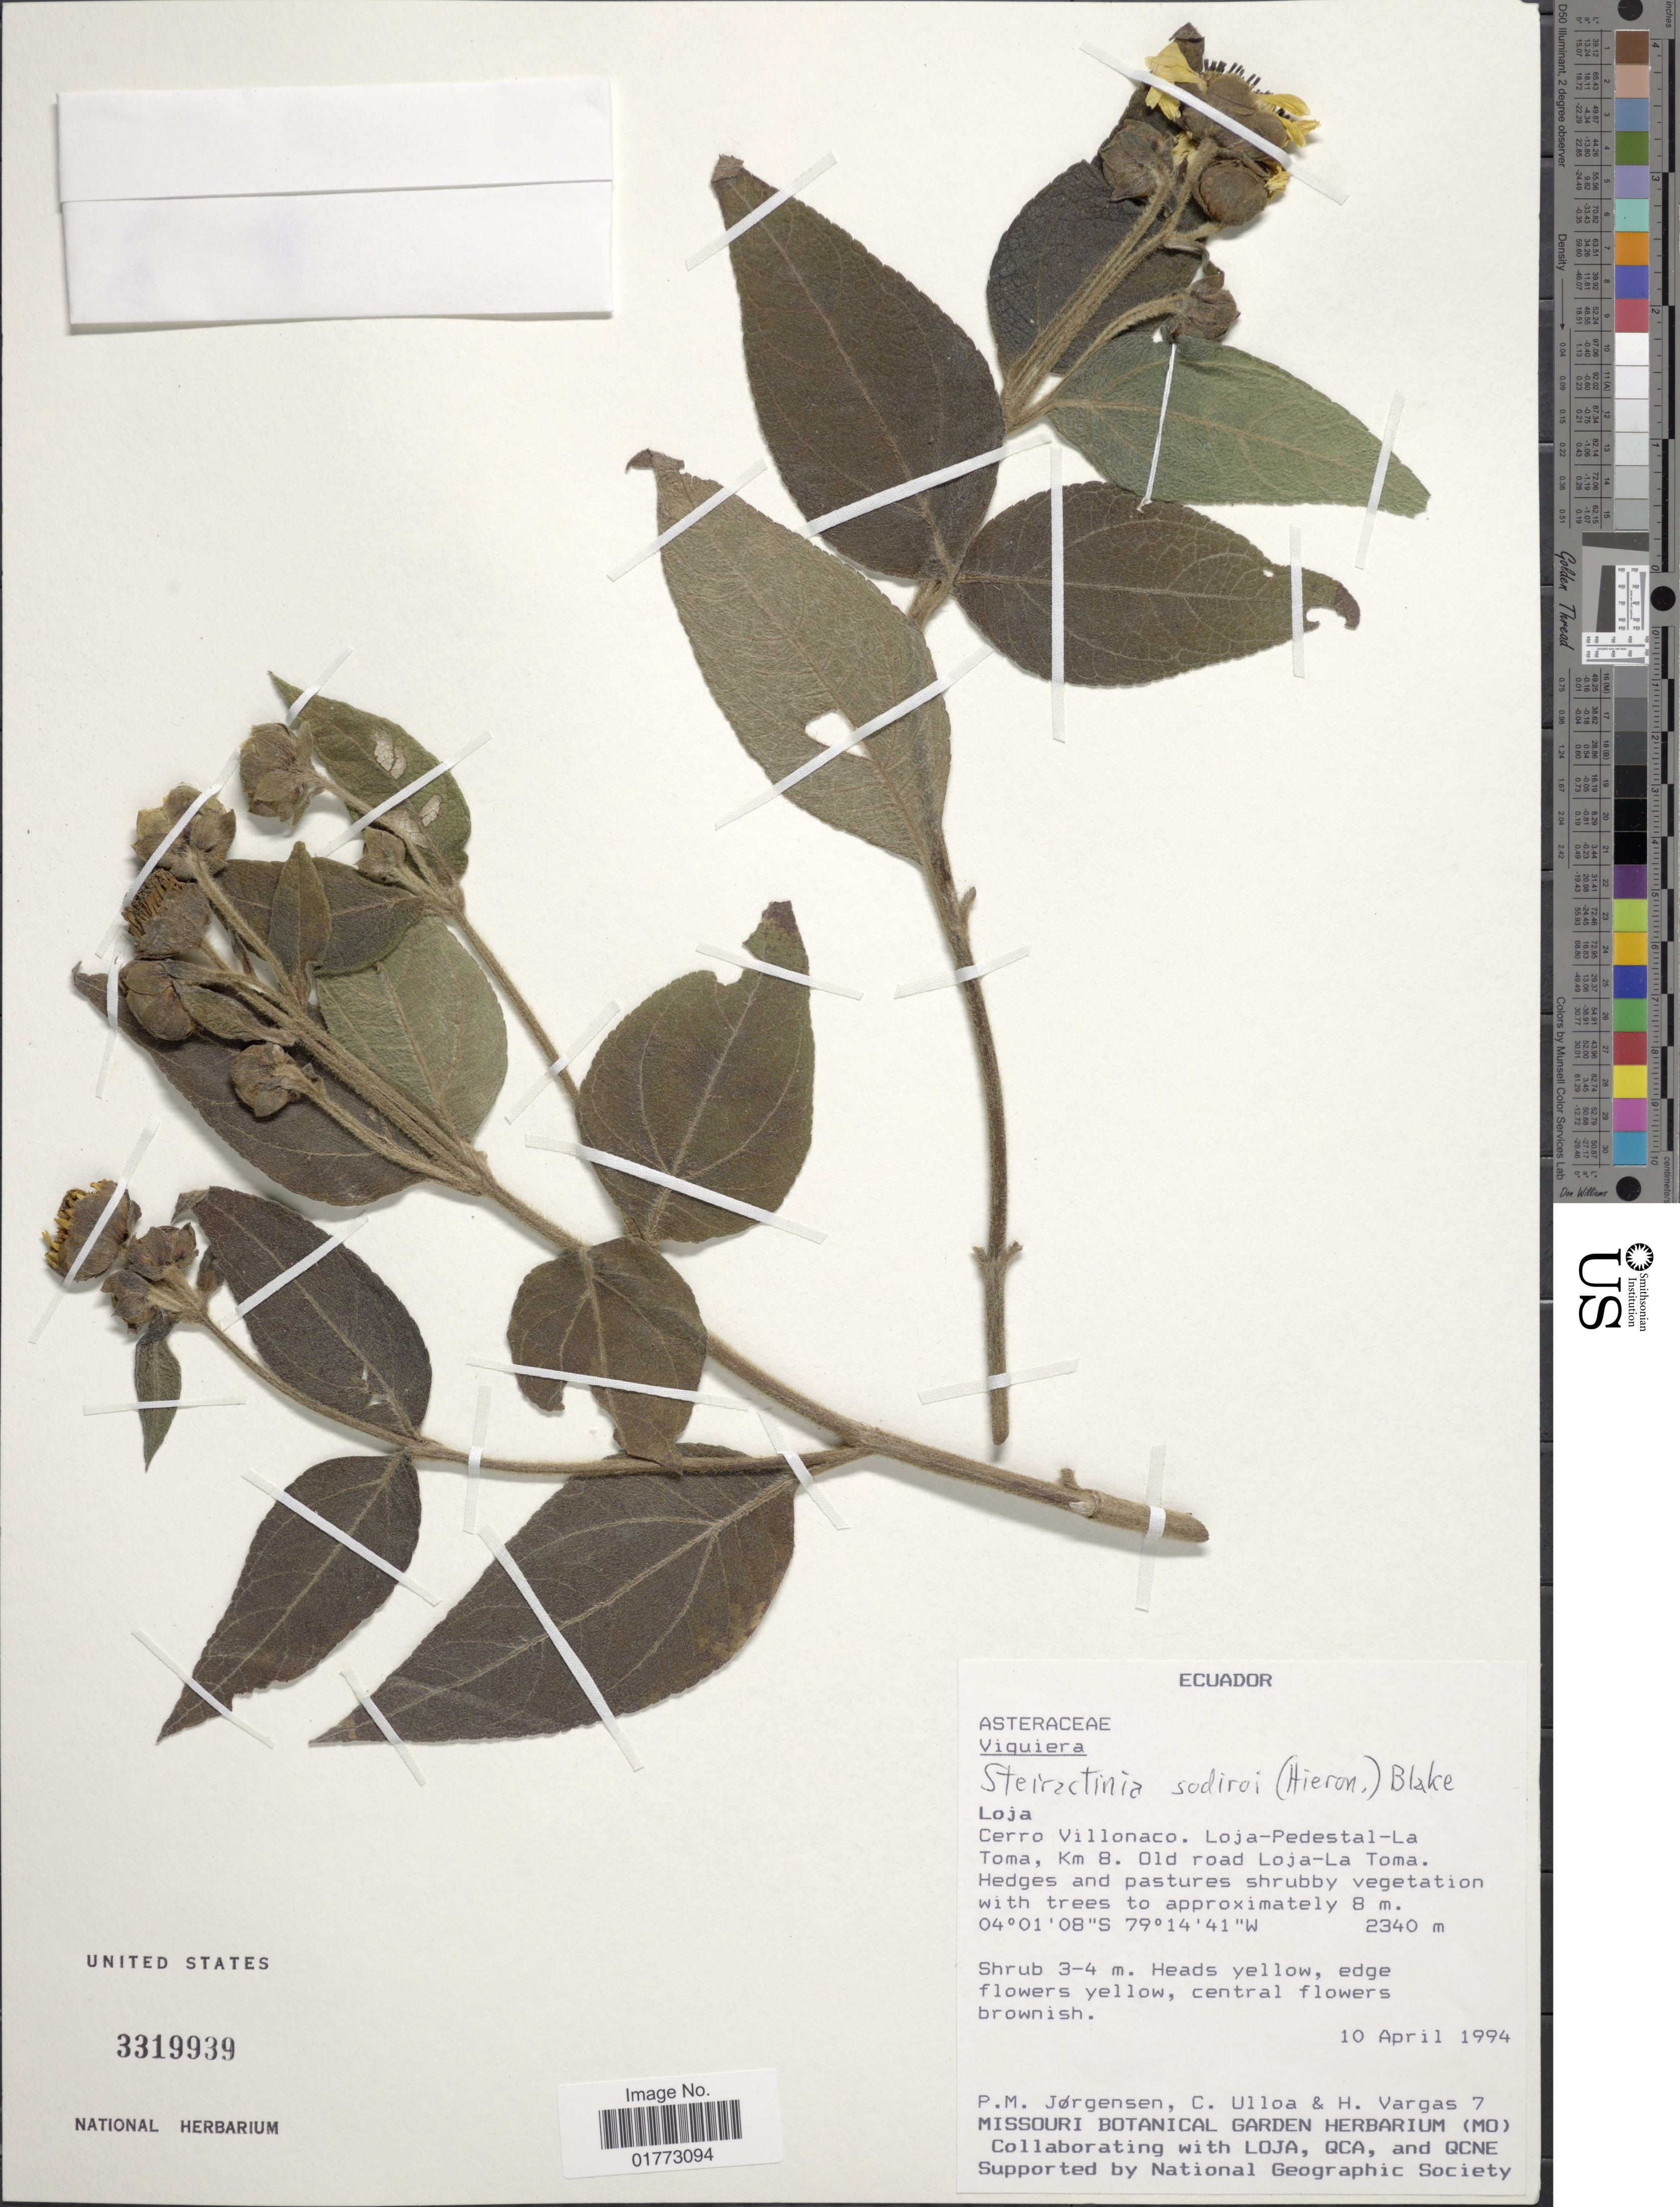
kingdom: Plantae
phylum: Tracheophyta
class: Magnoliopsida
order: Asterales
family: Asteraceae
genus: Steiractinia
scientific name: Steiractinia sodiroi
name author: (Hieron. ex Sodiro) S.F. Blake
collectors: P. M. Jørgensen, C. Ulloa & H. Vargas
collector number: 7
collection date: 1994-04-10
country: Ecuador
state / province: Loja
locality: Cerro Villonaco, Loja-Pedestal_La Toma, km 8, old road Loja- La Toma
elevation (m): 2340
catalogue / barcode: US 3319939